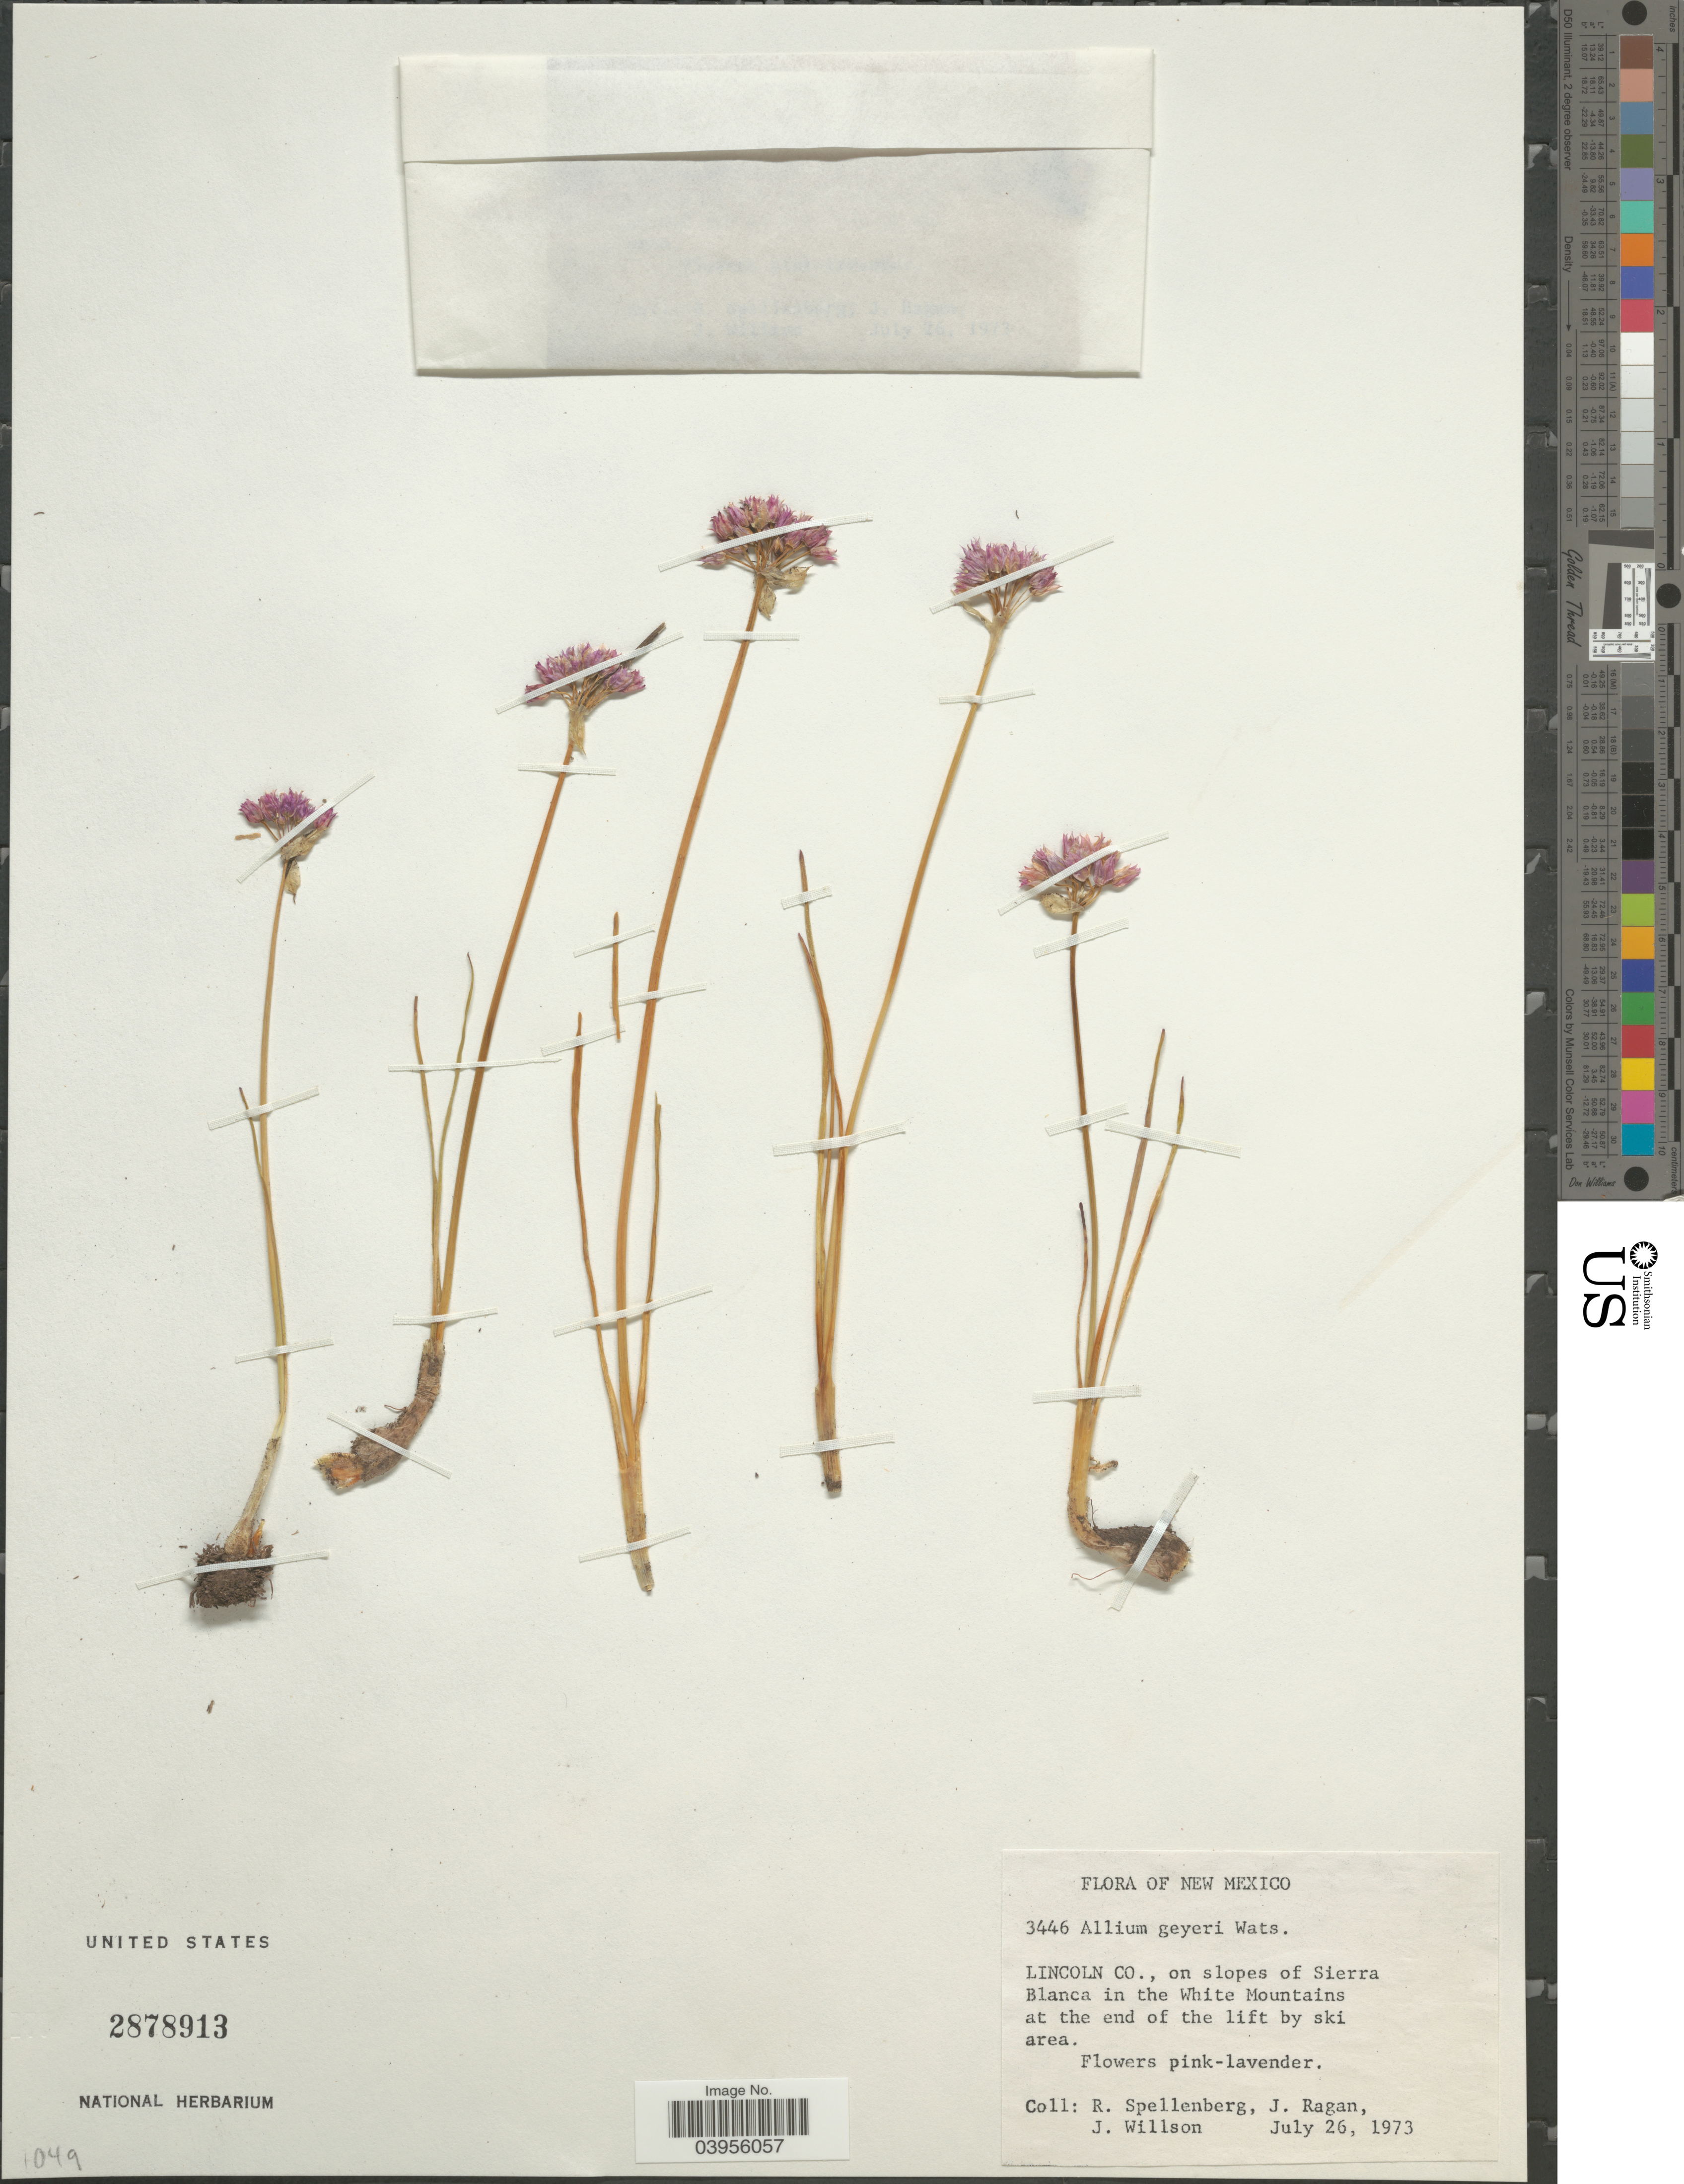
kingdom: Plantae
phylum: Tracheophyta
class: Liliopsida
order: Asparagales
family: Amaryllidaceae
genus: Allium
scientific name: Allium geyeri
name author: S. Watson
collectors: R. Spellenberg, J. Ragan & J. Willson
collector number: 3446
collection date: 1973-07-26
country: United States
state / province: New Mexico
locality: Lincoln Co., on slopes of Sierra Blanca in the White Mountains at the end of the lift by ski area.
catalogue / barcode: US 2878913